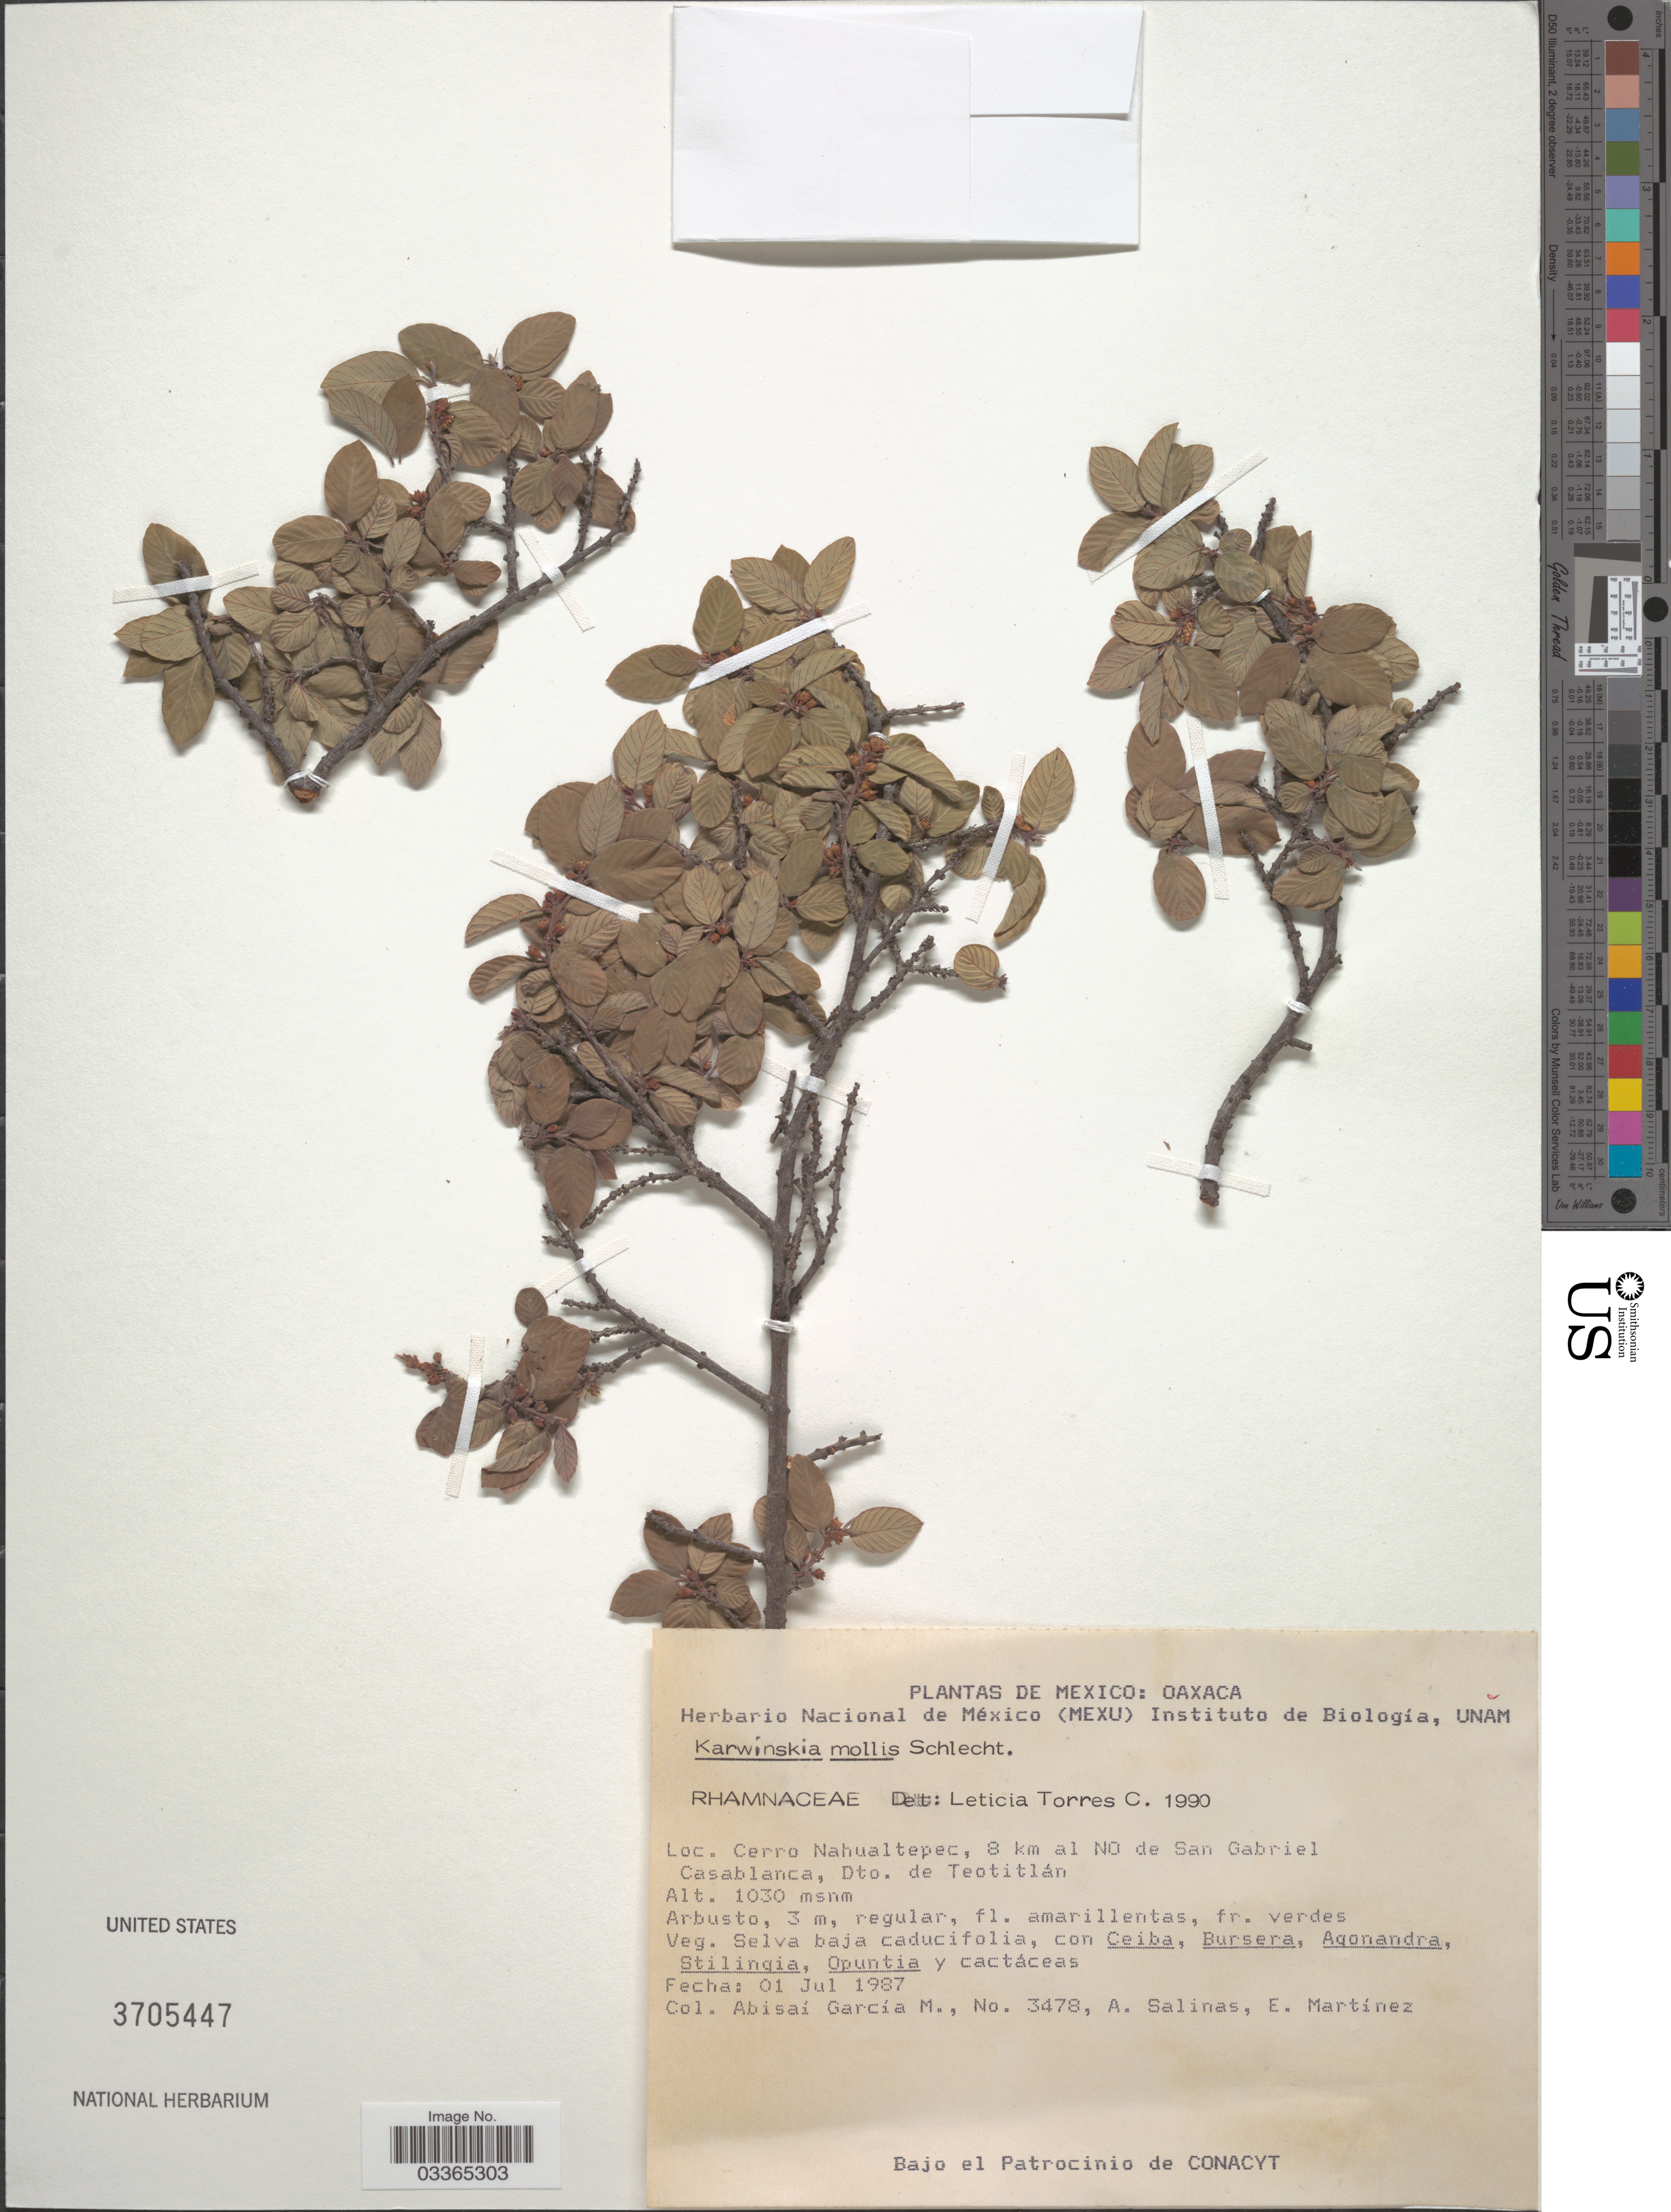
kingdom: Plantae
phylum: Tracheophyta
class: Magnoliopsida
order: Rosales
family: Rhamnaceae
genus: Karwinskia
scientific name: Karwinskia mollis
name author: Schltdl.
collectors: A. García M., A. Salinas & E. Martínez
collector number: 3478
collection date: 1987-07-01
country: Mexico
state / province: Oaxaca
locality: Cerro Nahualtepec, 8 km al NO de San Gabriel Casablanca, Dto. de Teotitlán.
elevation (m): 1030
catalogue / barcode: US 3705447